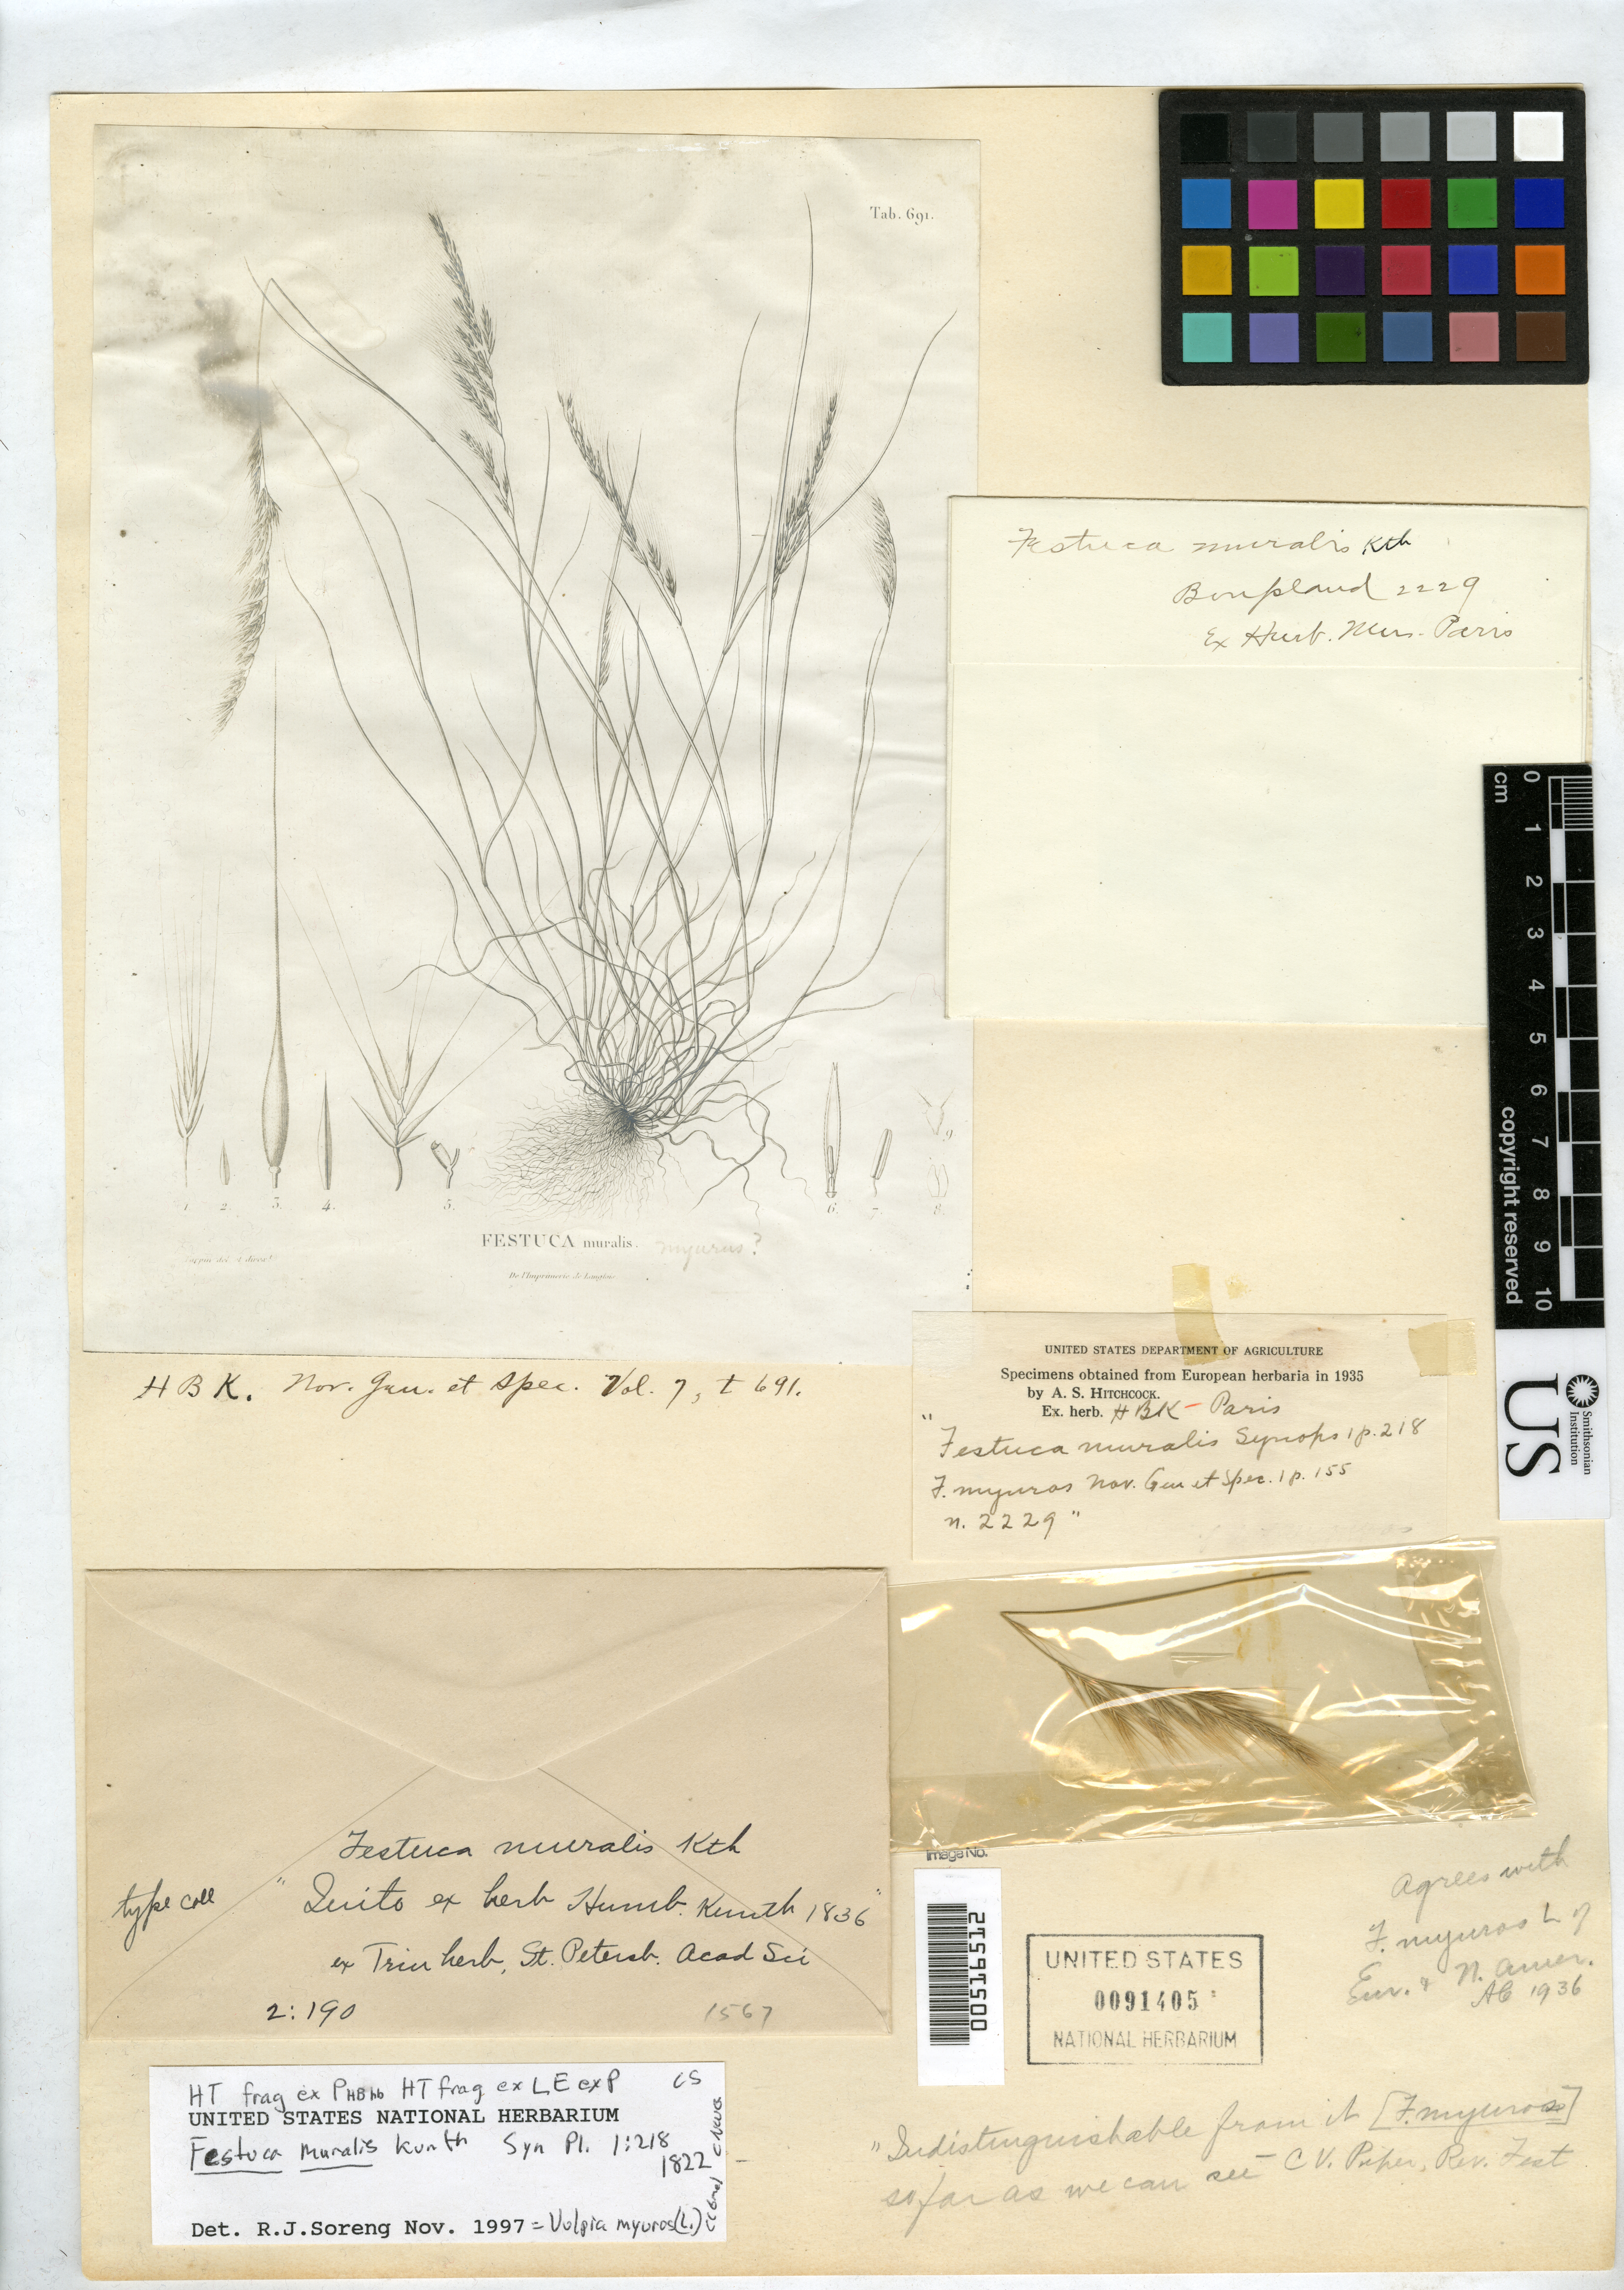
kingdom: Plantae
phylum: Tracheophyta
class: Liliopsida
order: Poales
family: Poaceae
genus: Festuca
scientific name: Festuca muralis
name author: Kunth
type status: Type Fragment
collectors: F. W. Humboldt & A. J. A. Bonpland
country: Ecuador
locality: Quito.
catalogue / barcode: US 91405